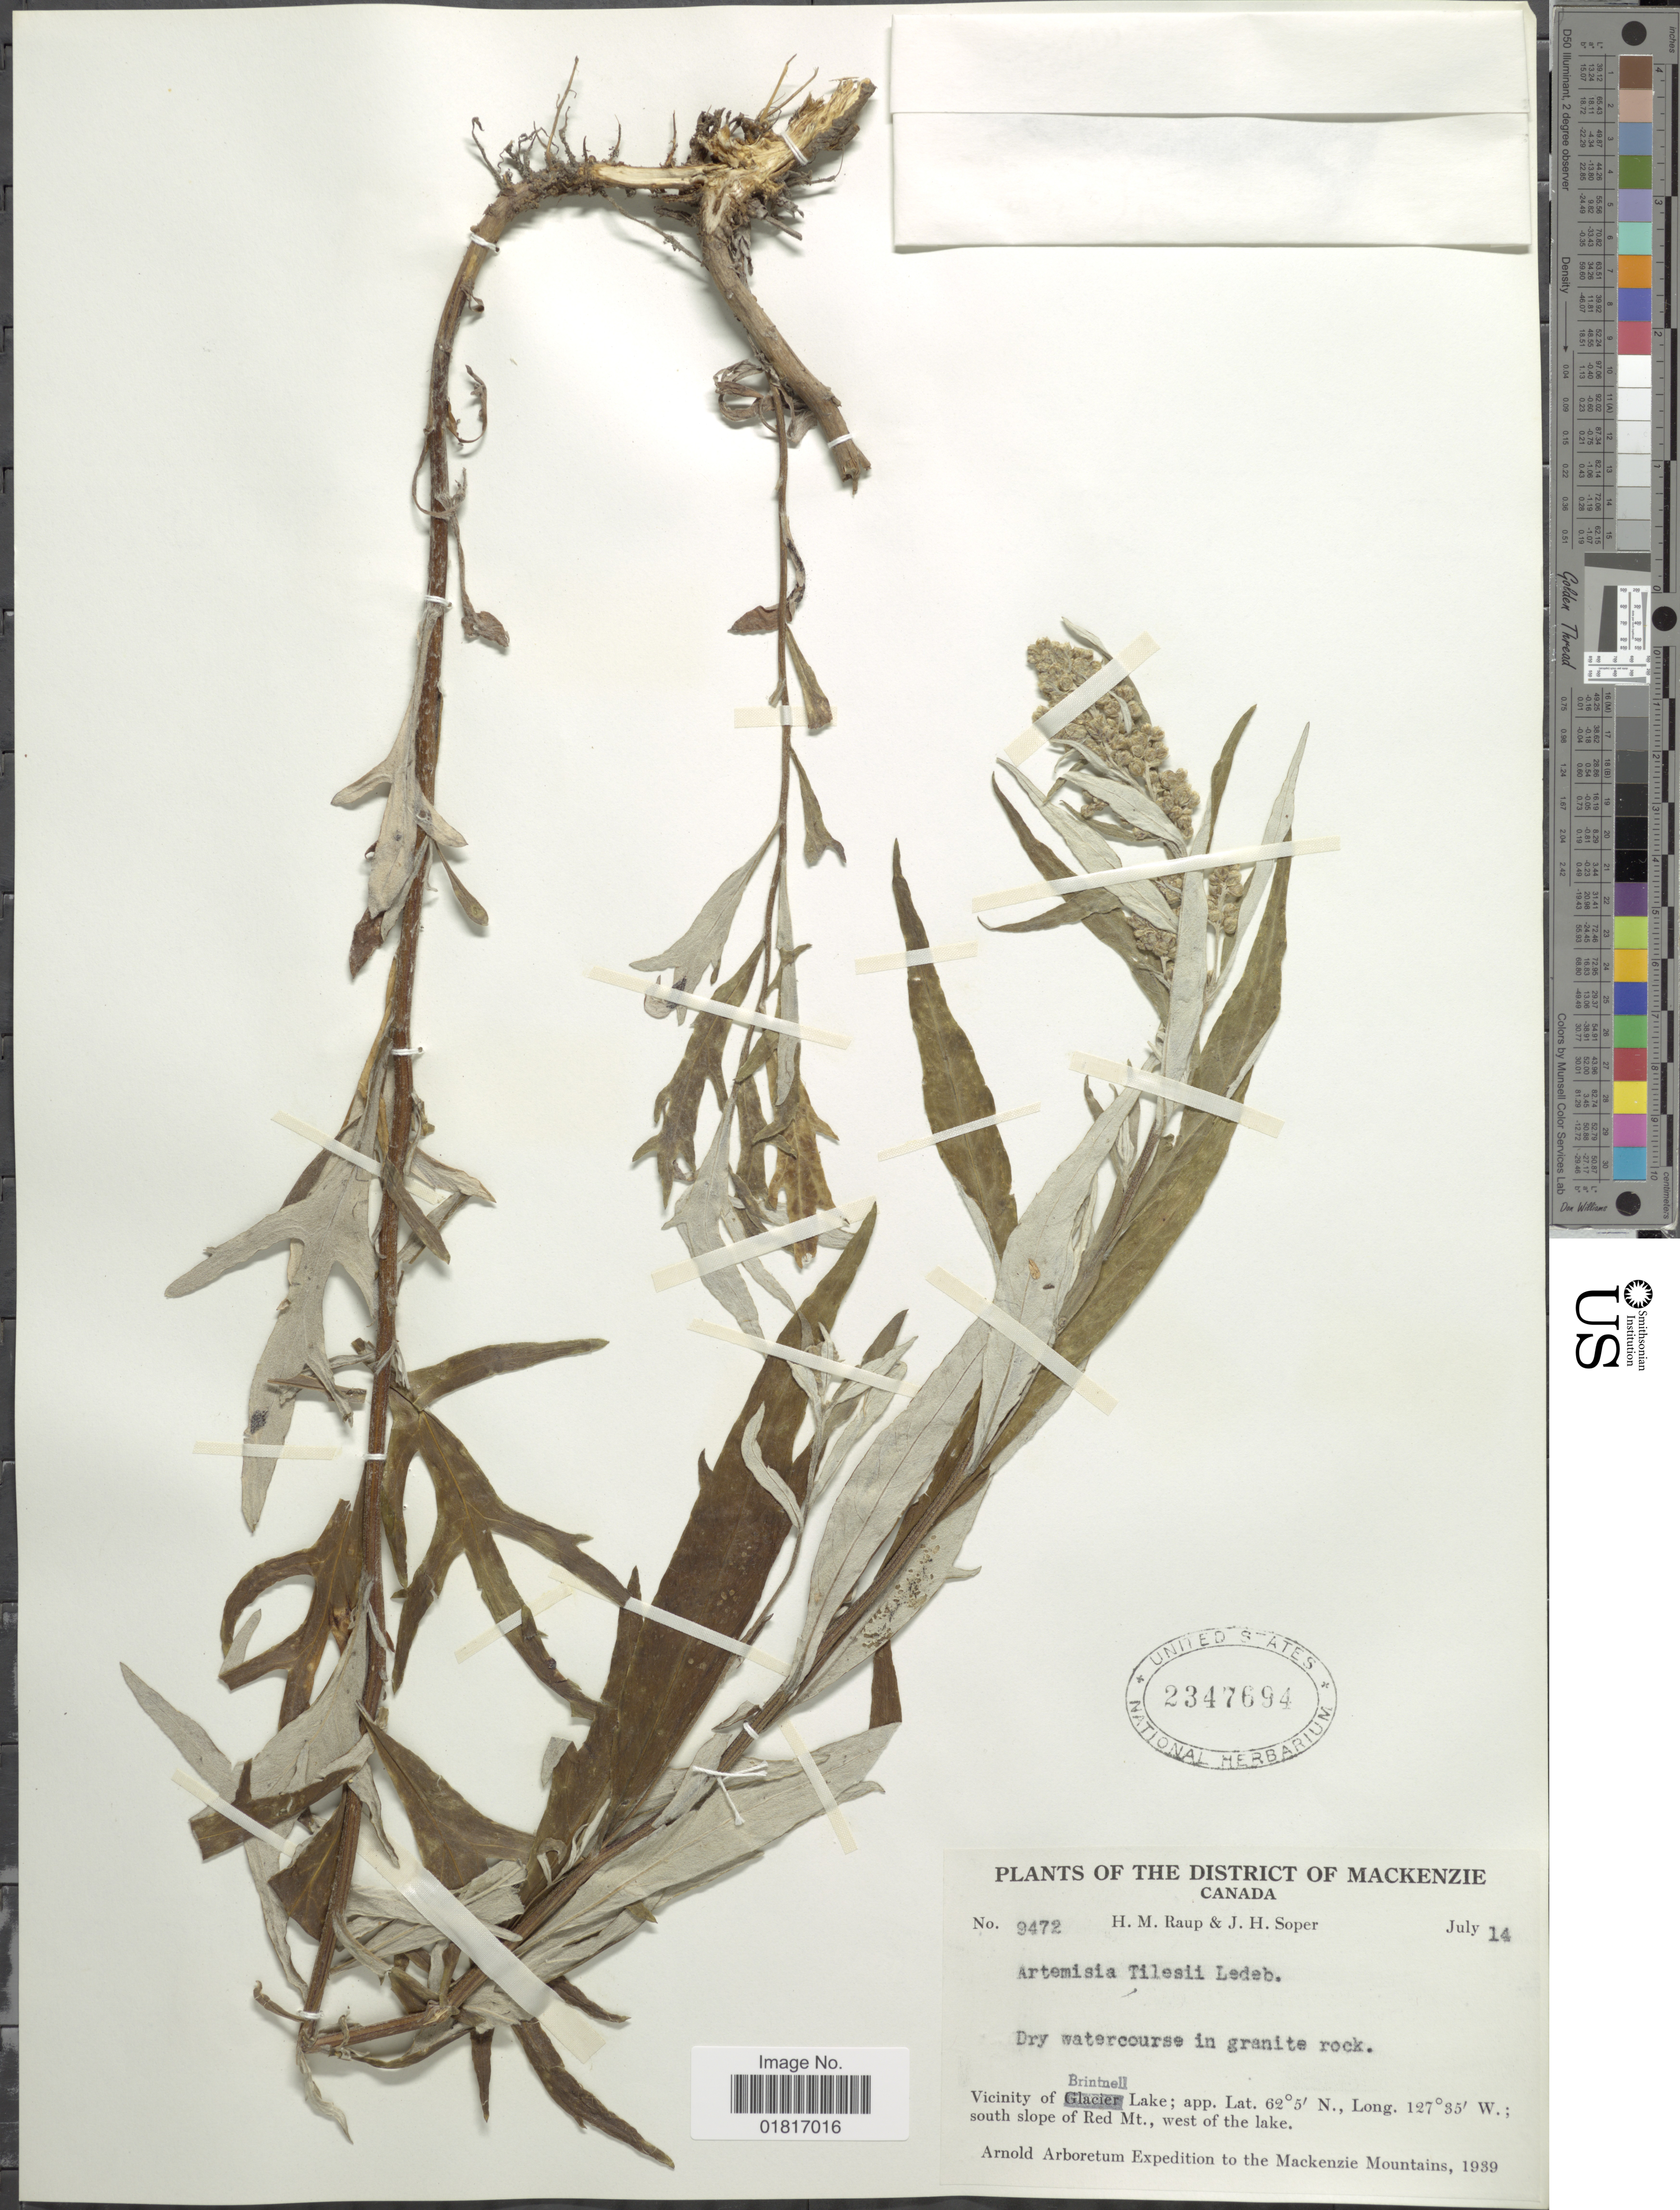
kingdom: Plantae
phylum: Tracheophyta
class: Magnoliopsida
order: Asterales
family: Asteraceae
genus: Artemisia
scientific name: Artemisia tilesii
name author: Ledeb.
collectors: H. Raup & J. H. Soper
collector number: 9472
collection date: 1939-07-14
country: Canada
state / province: British Columbia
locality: The District of Mackenzie. Dry watercourse in granite rock, Vicinity of Brintnell Lake; south slope of Red Mt., west of the lake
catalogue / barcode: US 2347694